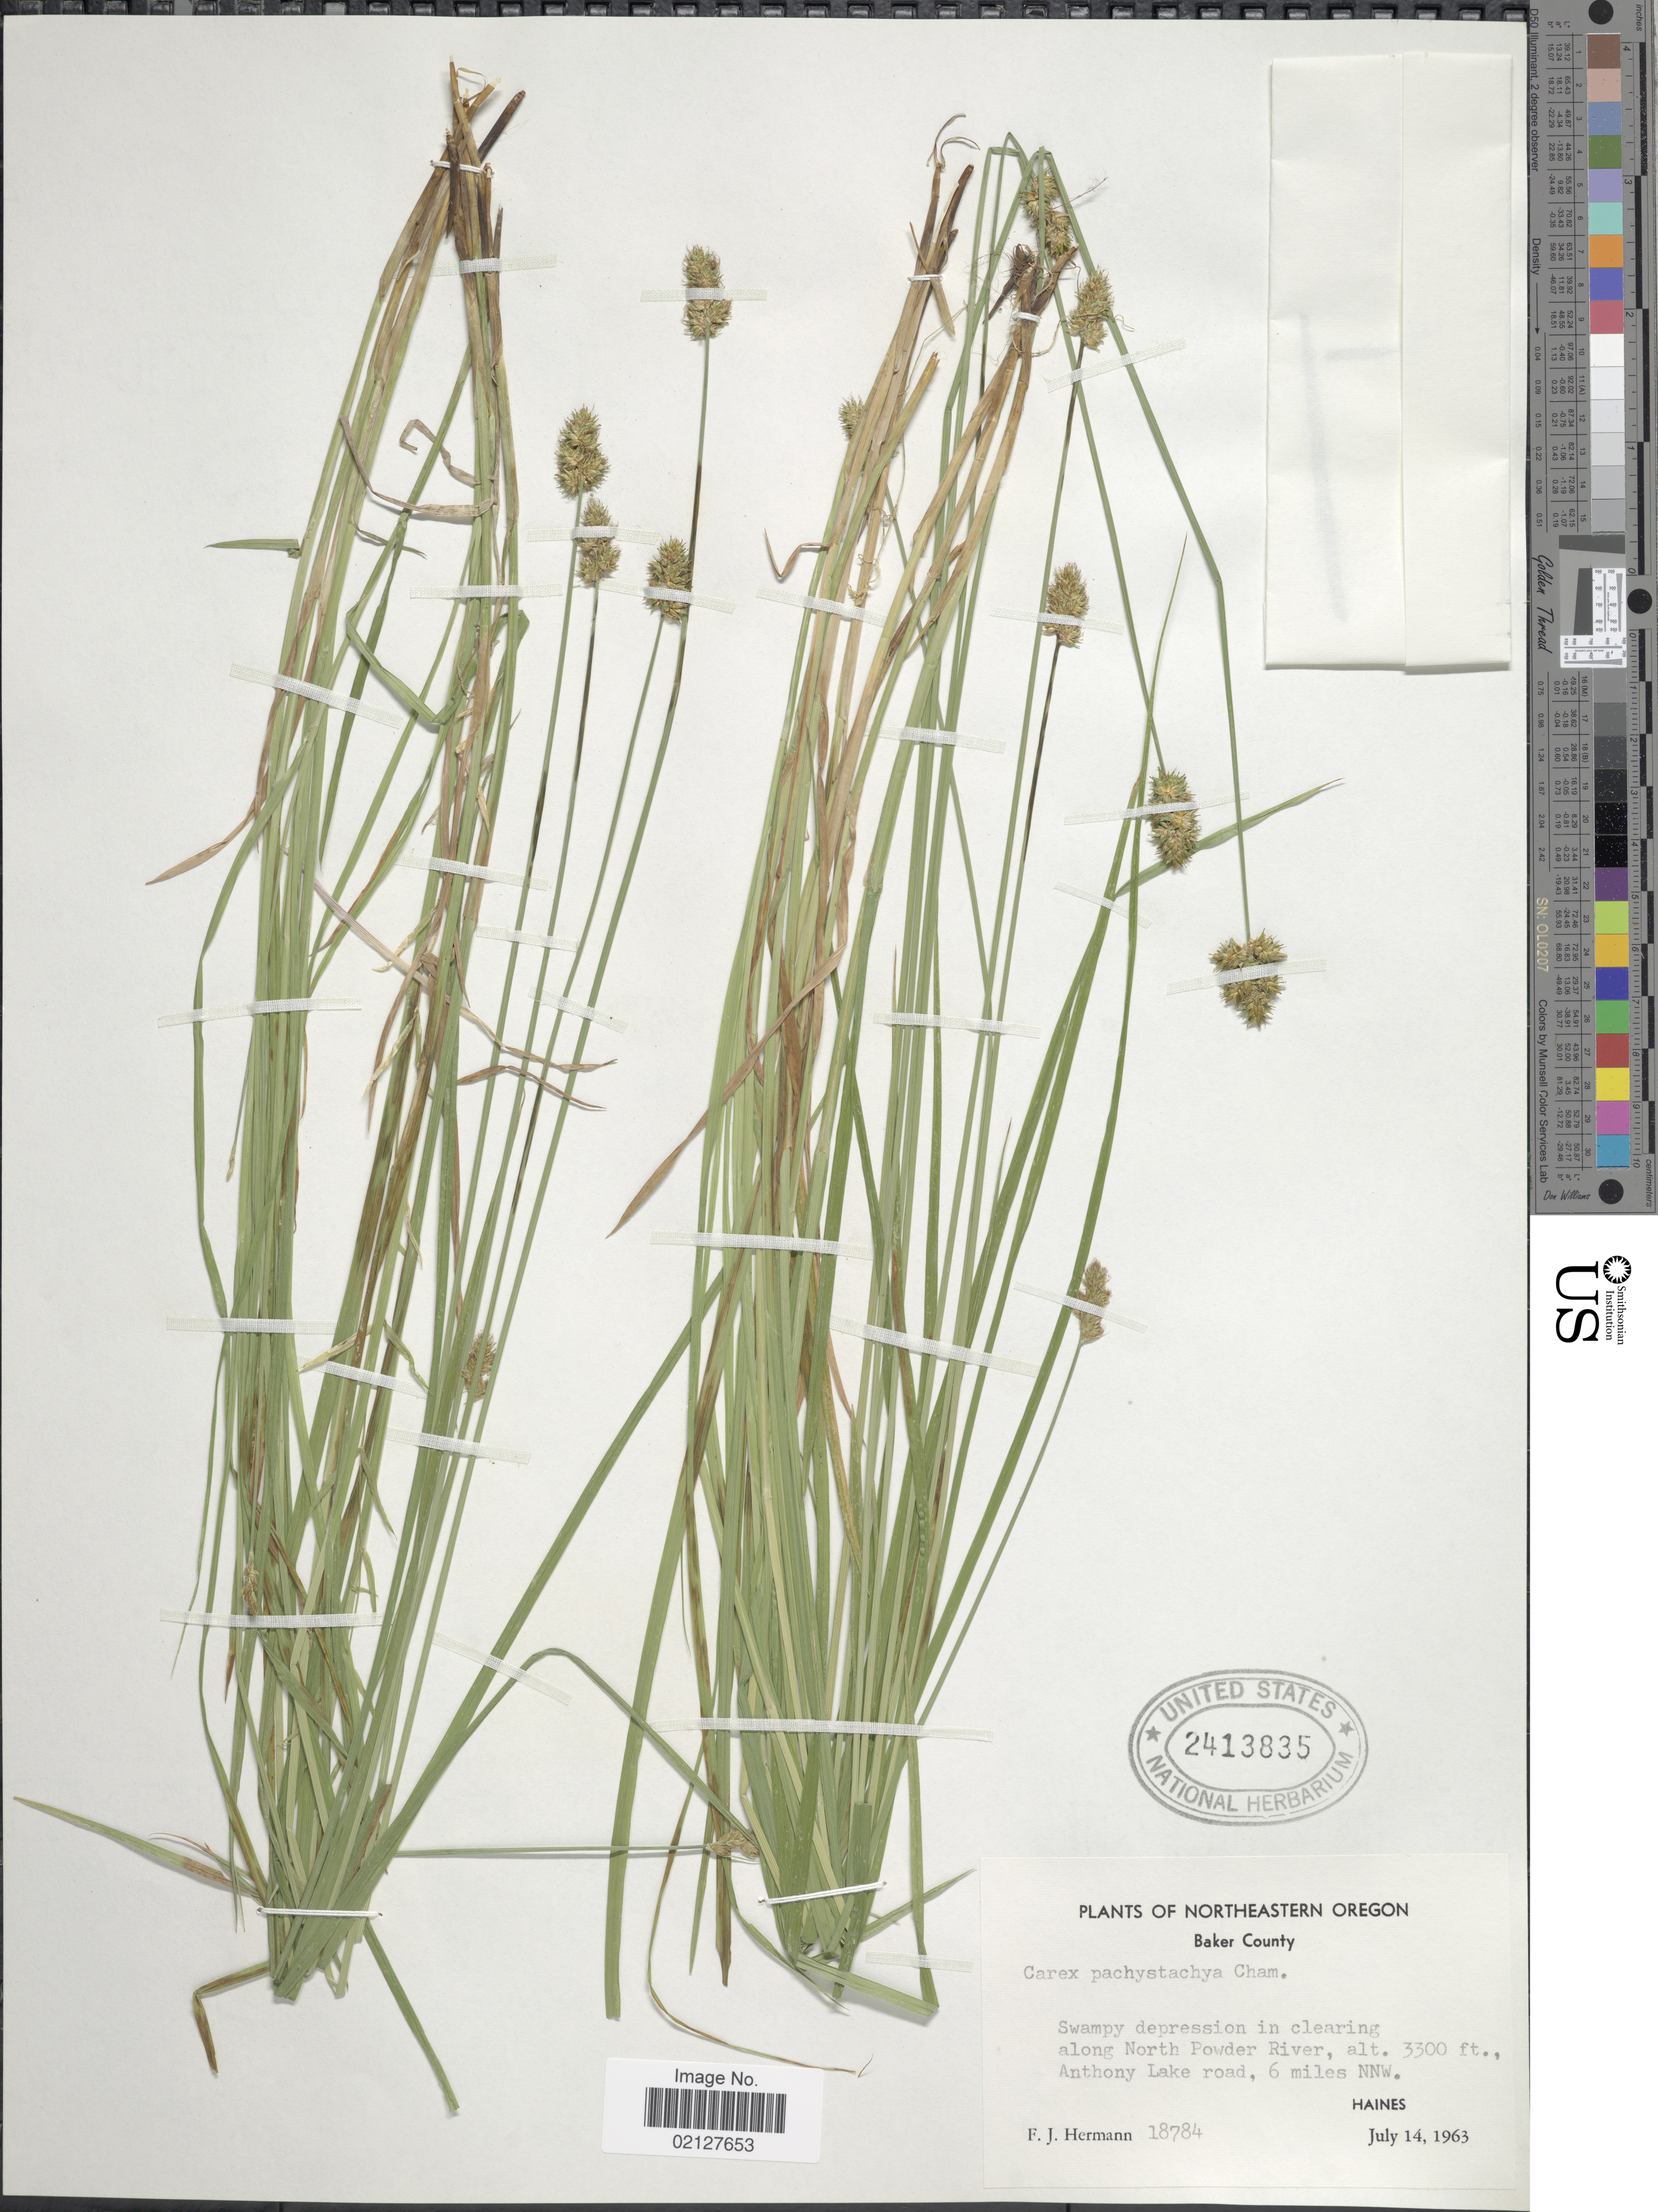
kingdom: Plantae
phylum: Tracheophyta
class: Liliopsida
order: Poales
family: Cyperaceae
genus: Carex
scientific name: Carex pachystachya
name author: Cham. ex Steud.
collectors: F. J. Hermann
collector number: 18784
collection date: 1963-07-14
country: United States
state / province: Oregon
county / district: Baker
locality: Northeastern Oregon. Baker County. along North Powder River, Anthony Lake road, 6 miles NNW. Haines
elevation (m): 1006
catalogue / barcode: US 2413835